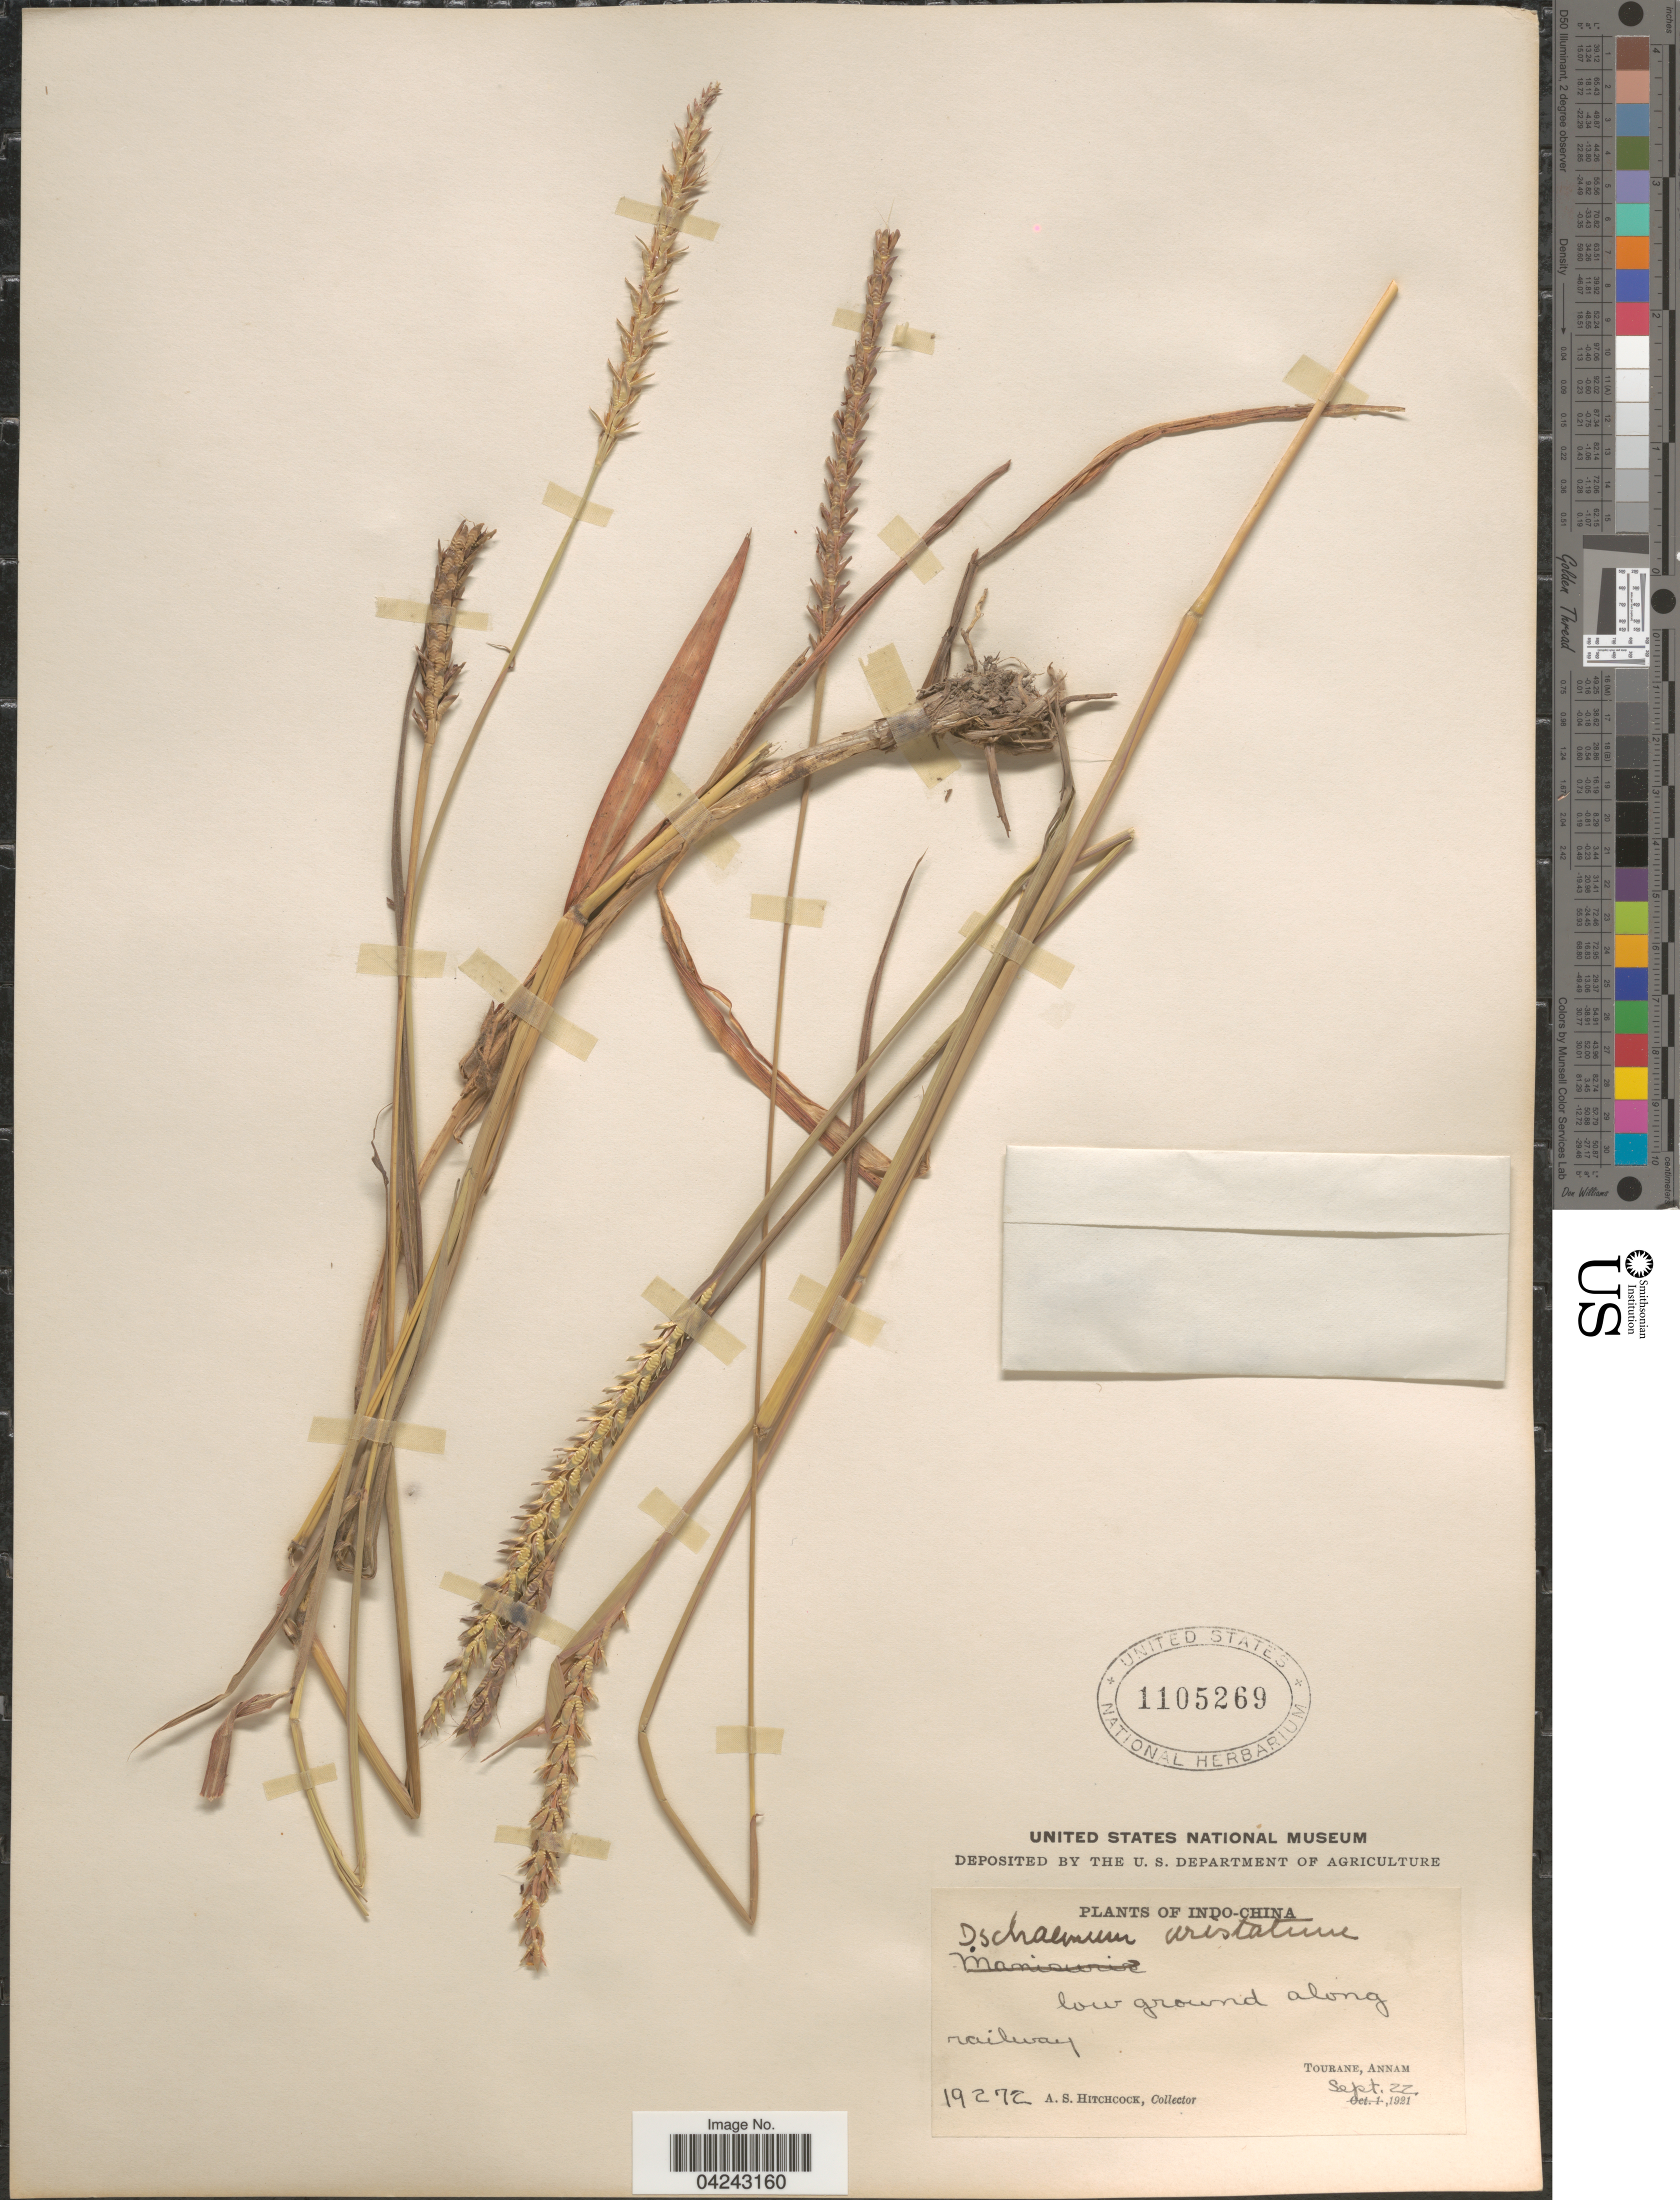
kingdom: Plantae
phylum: Tracheophyta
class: Liliopsida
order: Poales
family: Poaceae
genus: Ischaemum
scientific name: Ischaemum aristatum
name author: L.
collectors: A. S. Hitchcock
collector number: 19272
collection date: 1921-09-22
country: Vietnam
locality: Tourane, Annam.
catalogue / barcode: US 1105269